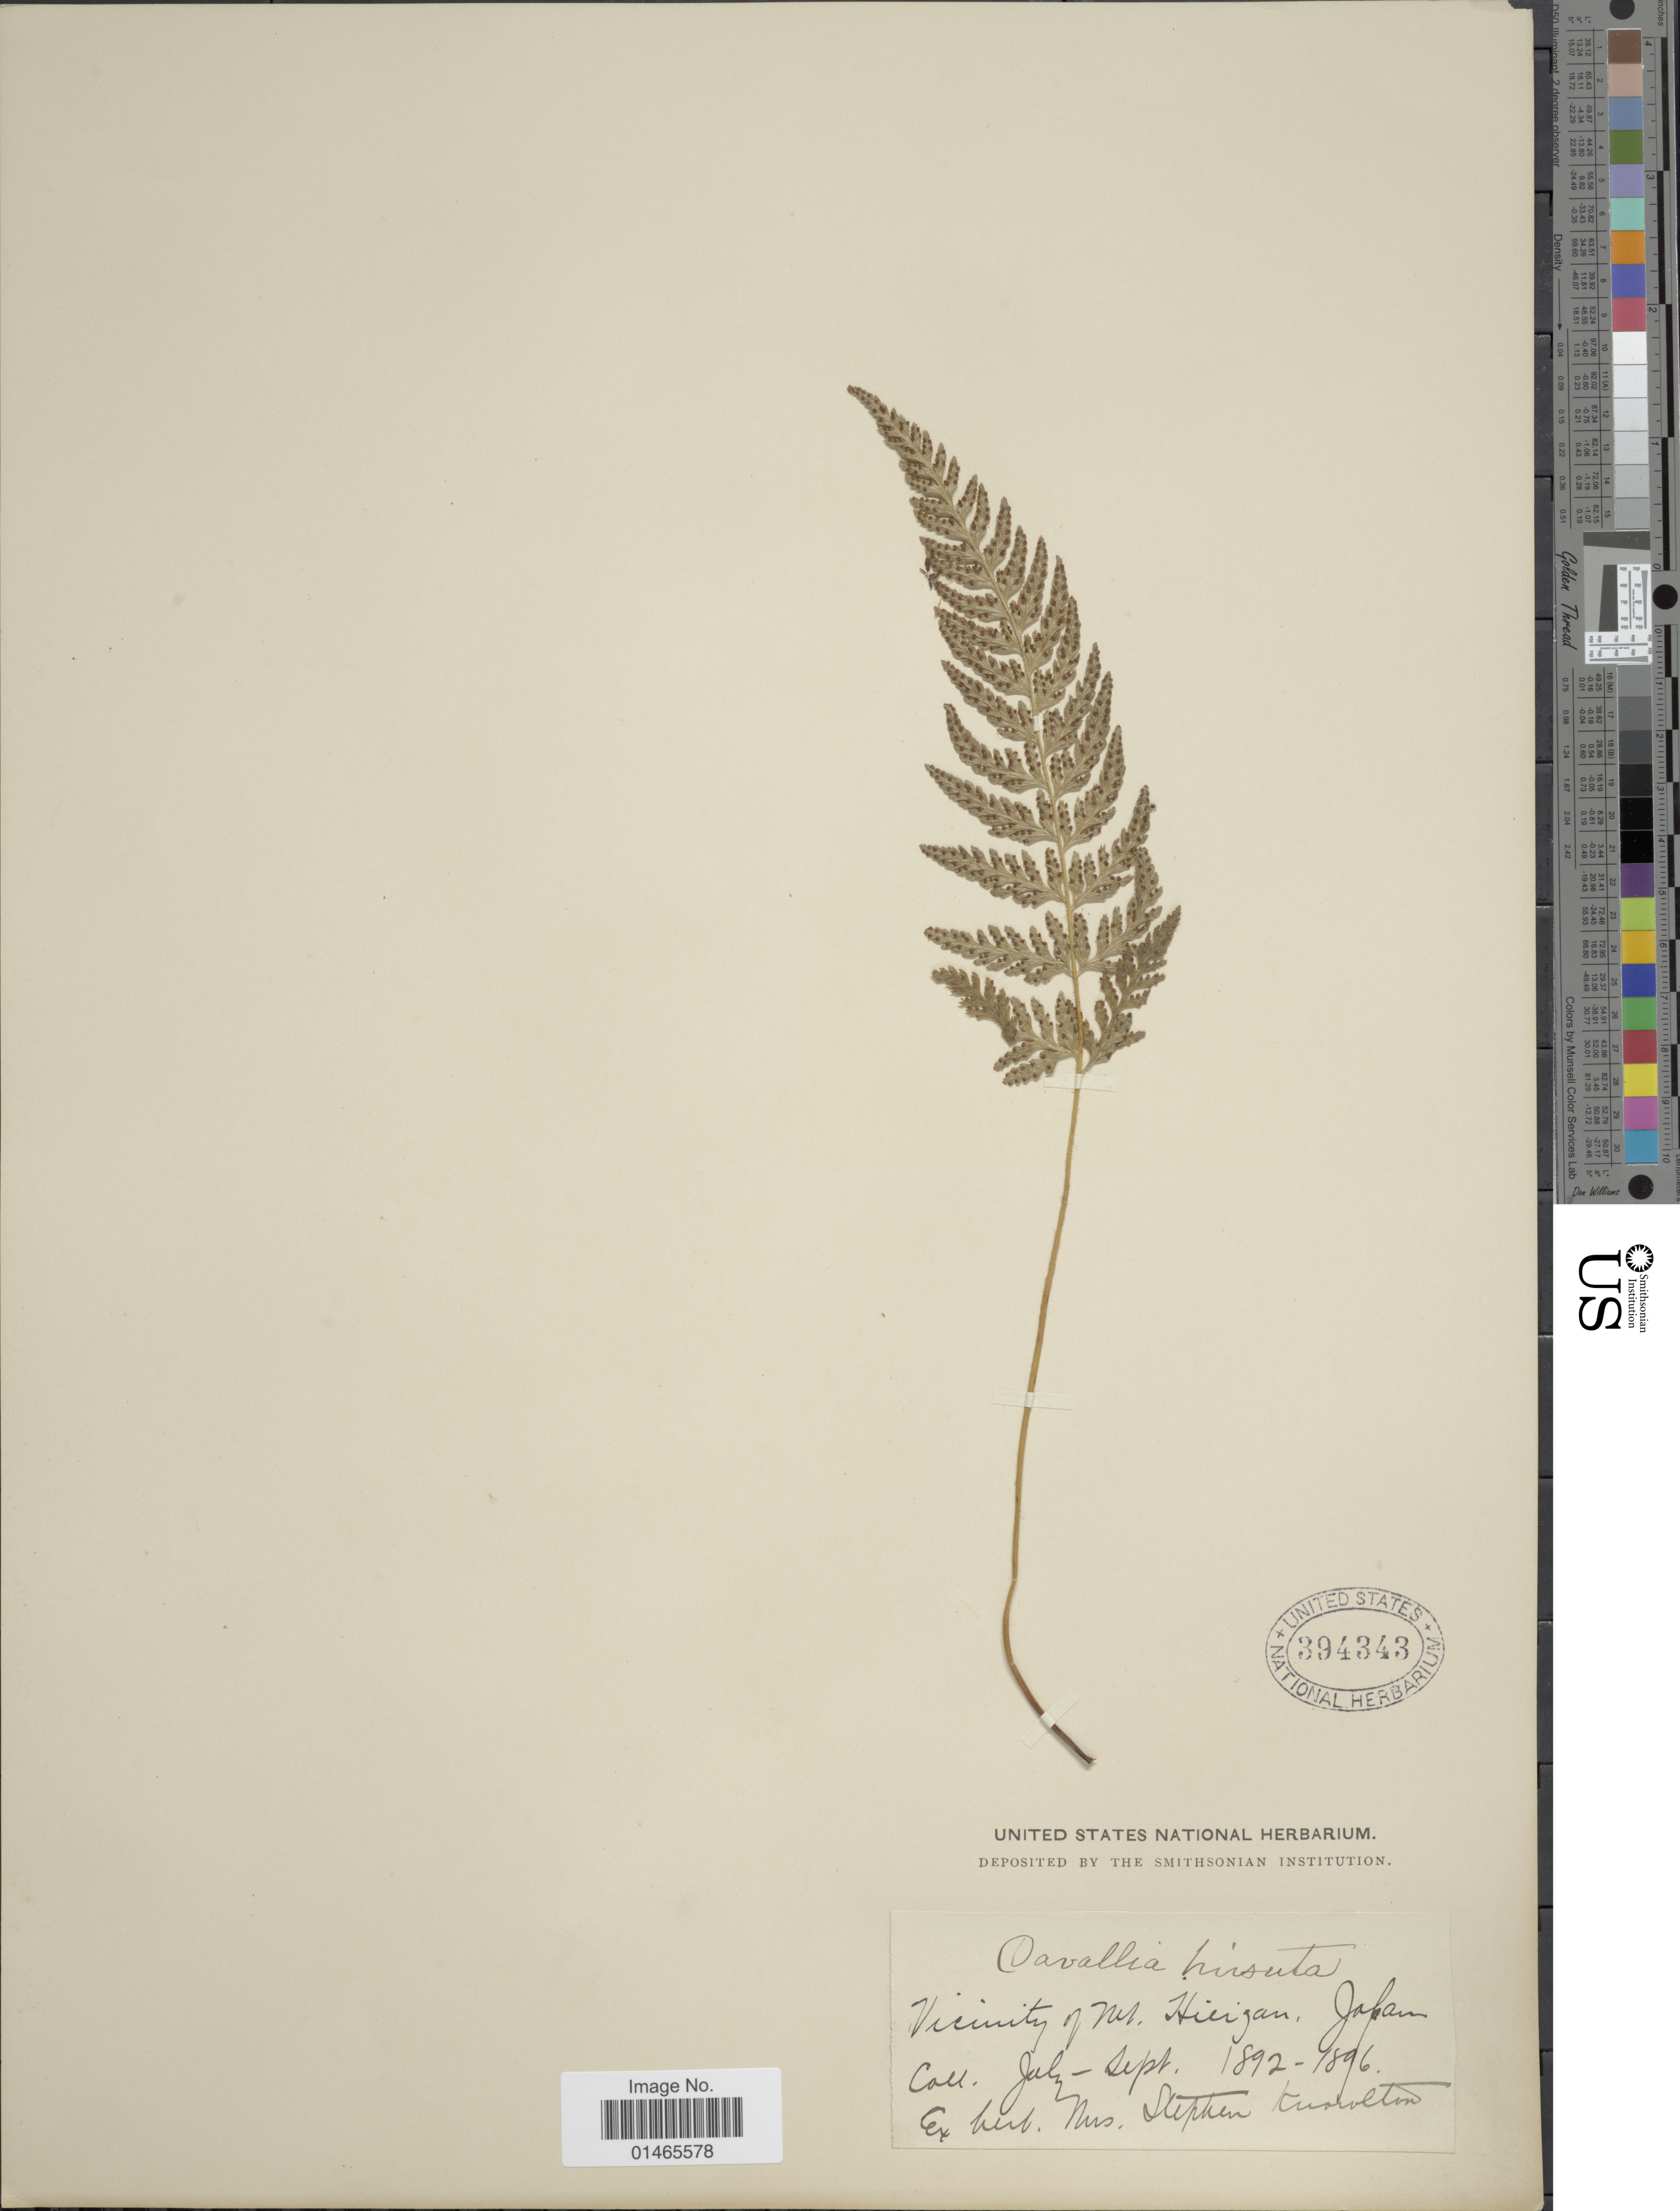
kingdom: Plantae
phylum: Tracheophyta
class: Polypodiopsida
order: Polypodiales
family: Dennstaedtiaceae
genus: Microlepia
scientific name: Microlepia pilosella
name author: (Hook.) T. Moore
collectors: ex Herb. Mrs. Stephen Knowlton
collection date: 1892-07/1896-09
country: Japan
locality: Vicinity of Mt. Hieizan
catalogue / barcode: US 394343